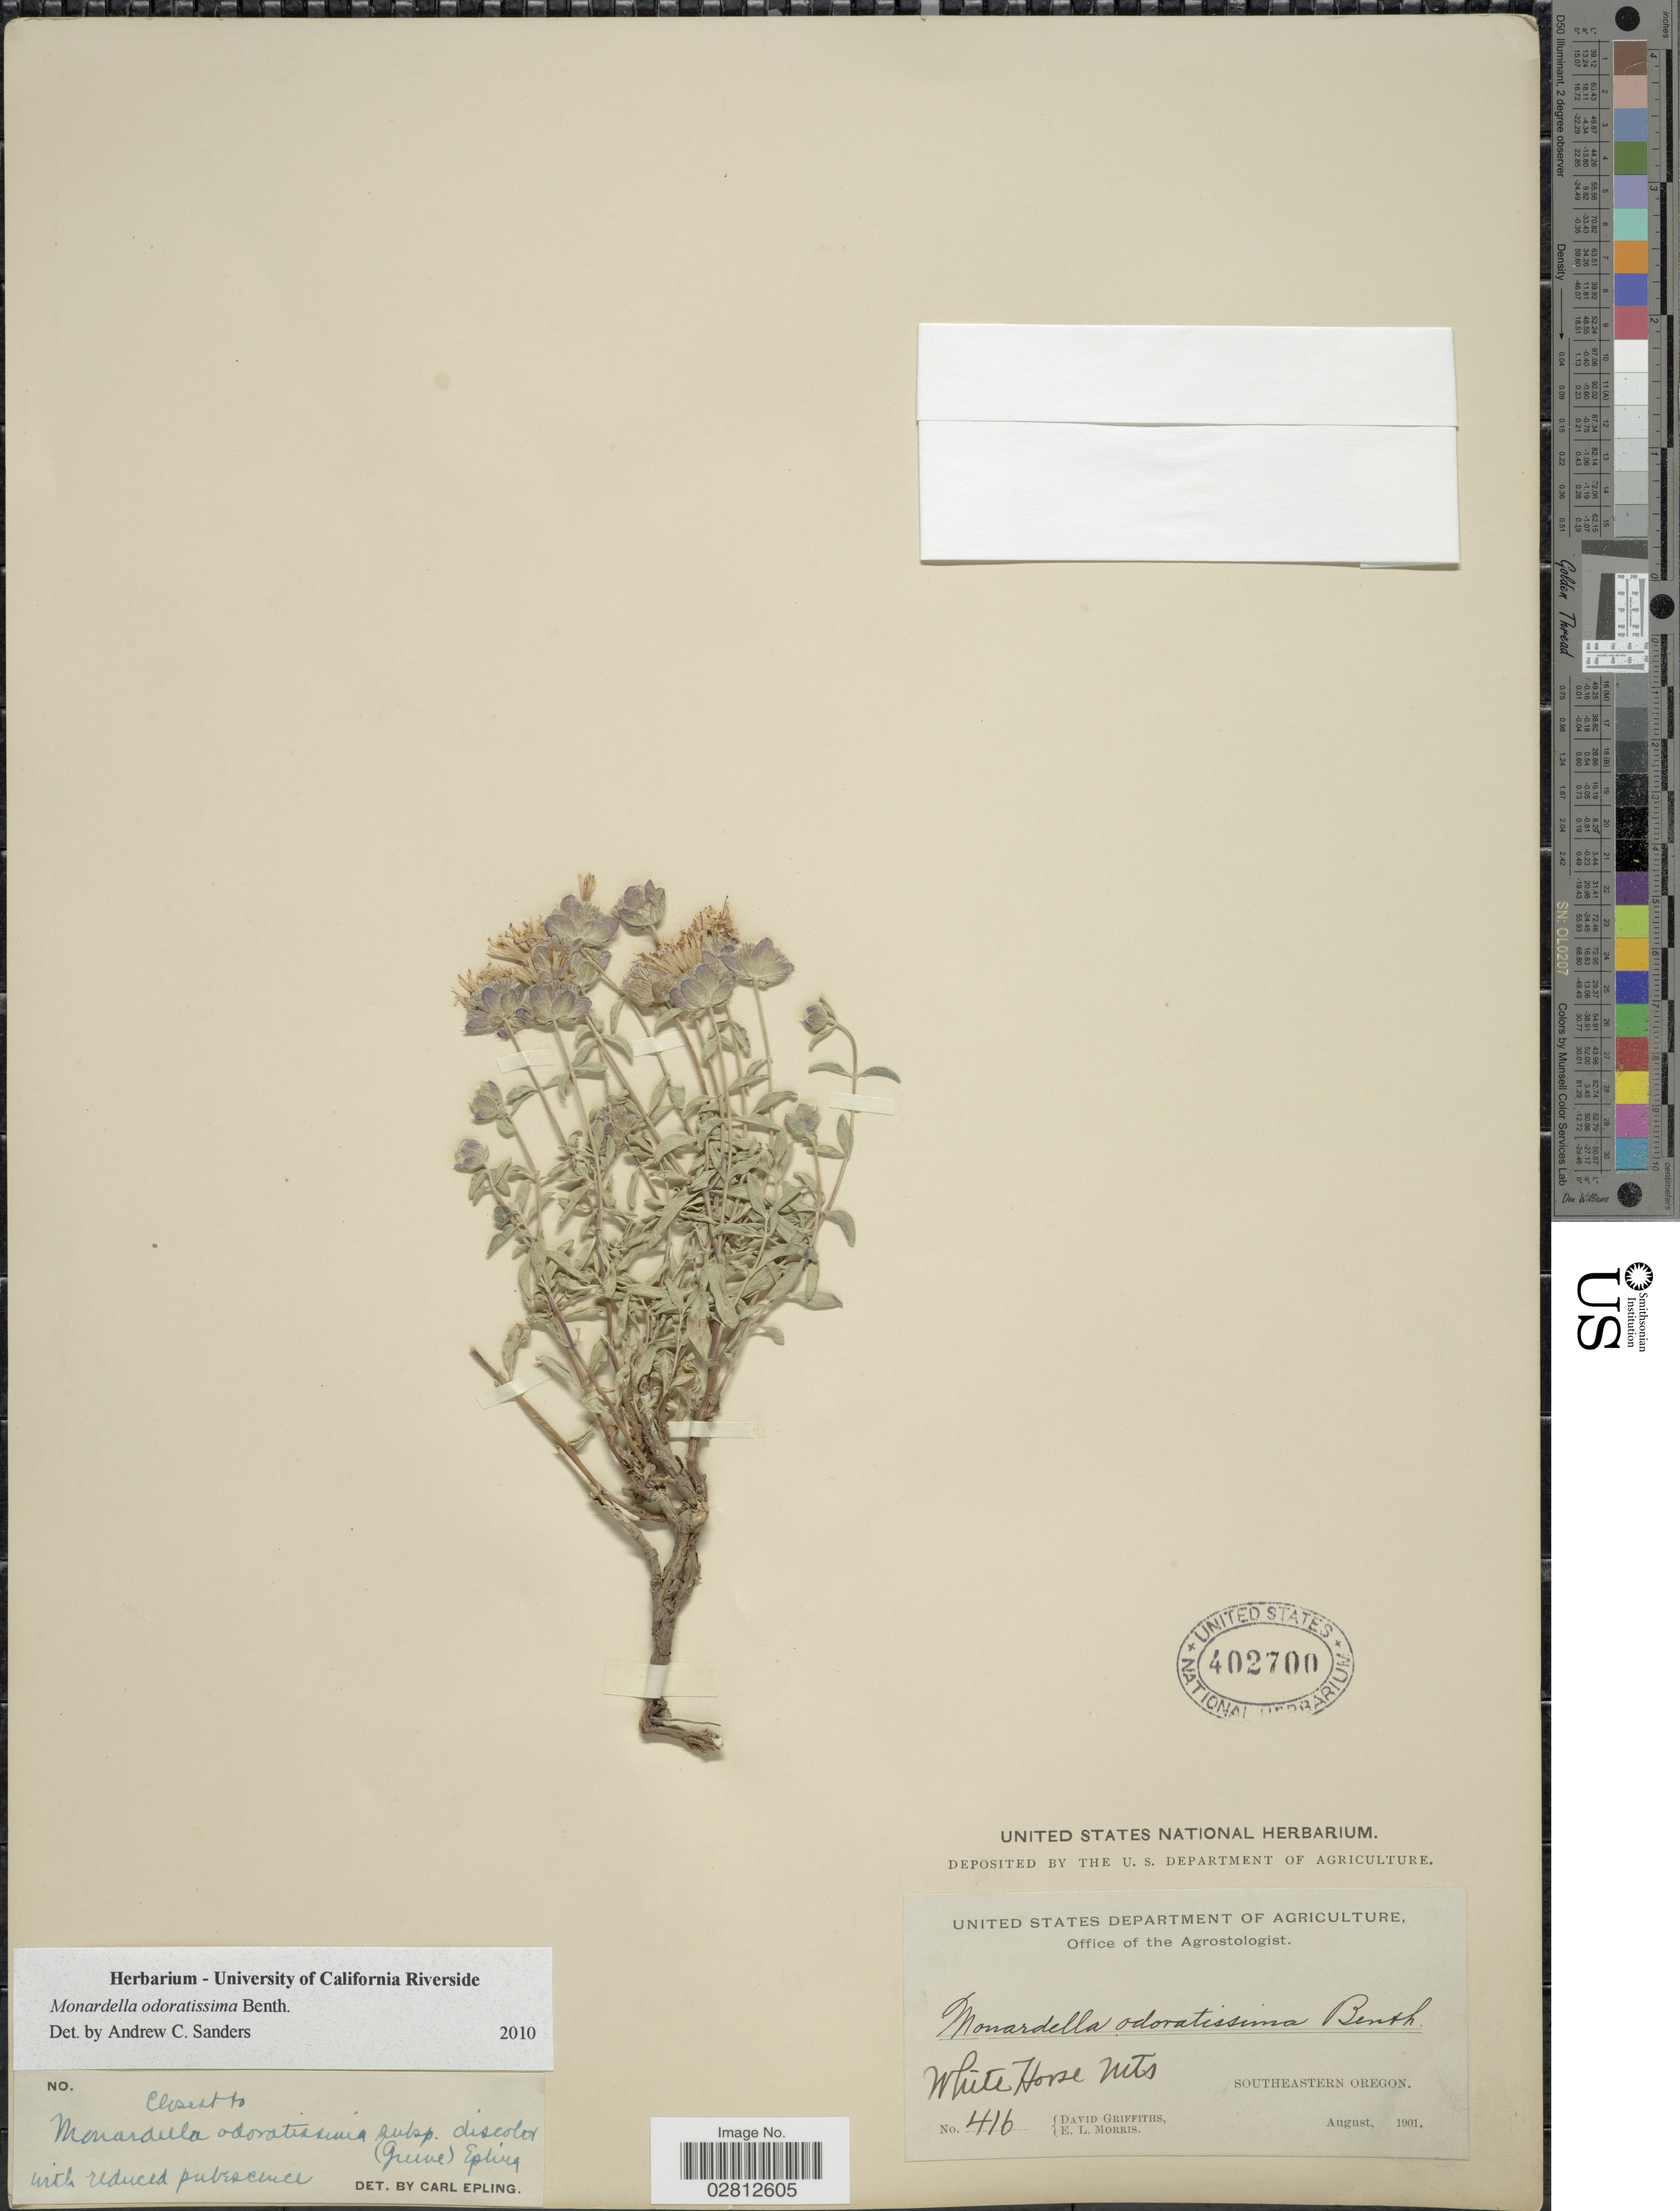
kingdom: Plantae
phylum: Tracheophyta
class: Magnoliopsida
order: Lamiales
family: Lamiaceae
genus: Monardella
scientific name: Monardella odoratissima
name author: Benth.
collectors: D. Griffiths & E. Morris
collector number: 416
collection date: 1901-08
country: United States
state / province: Oregon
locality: White Horse Mts, Southeastern Oregon.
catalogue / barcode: US 402700